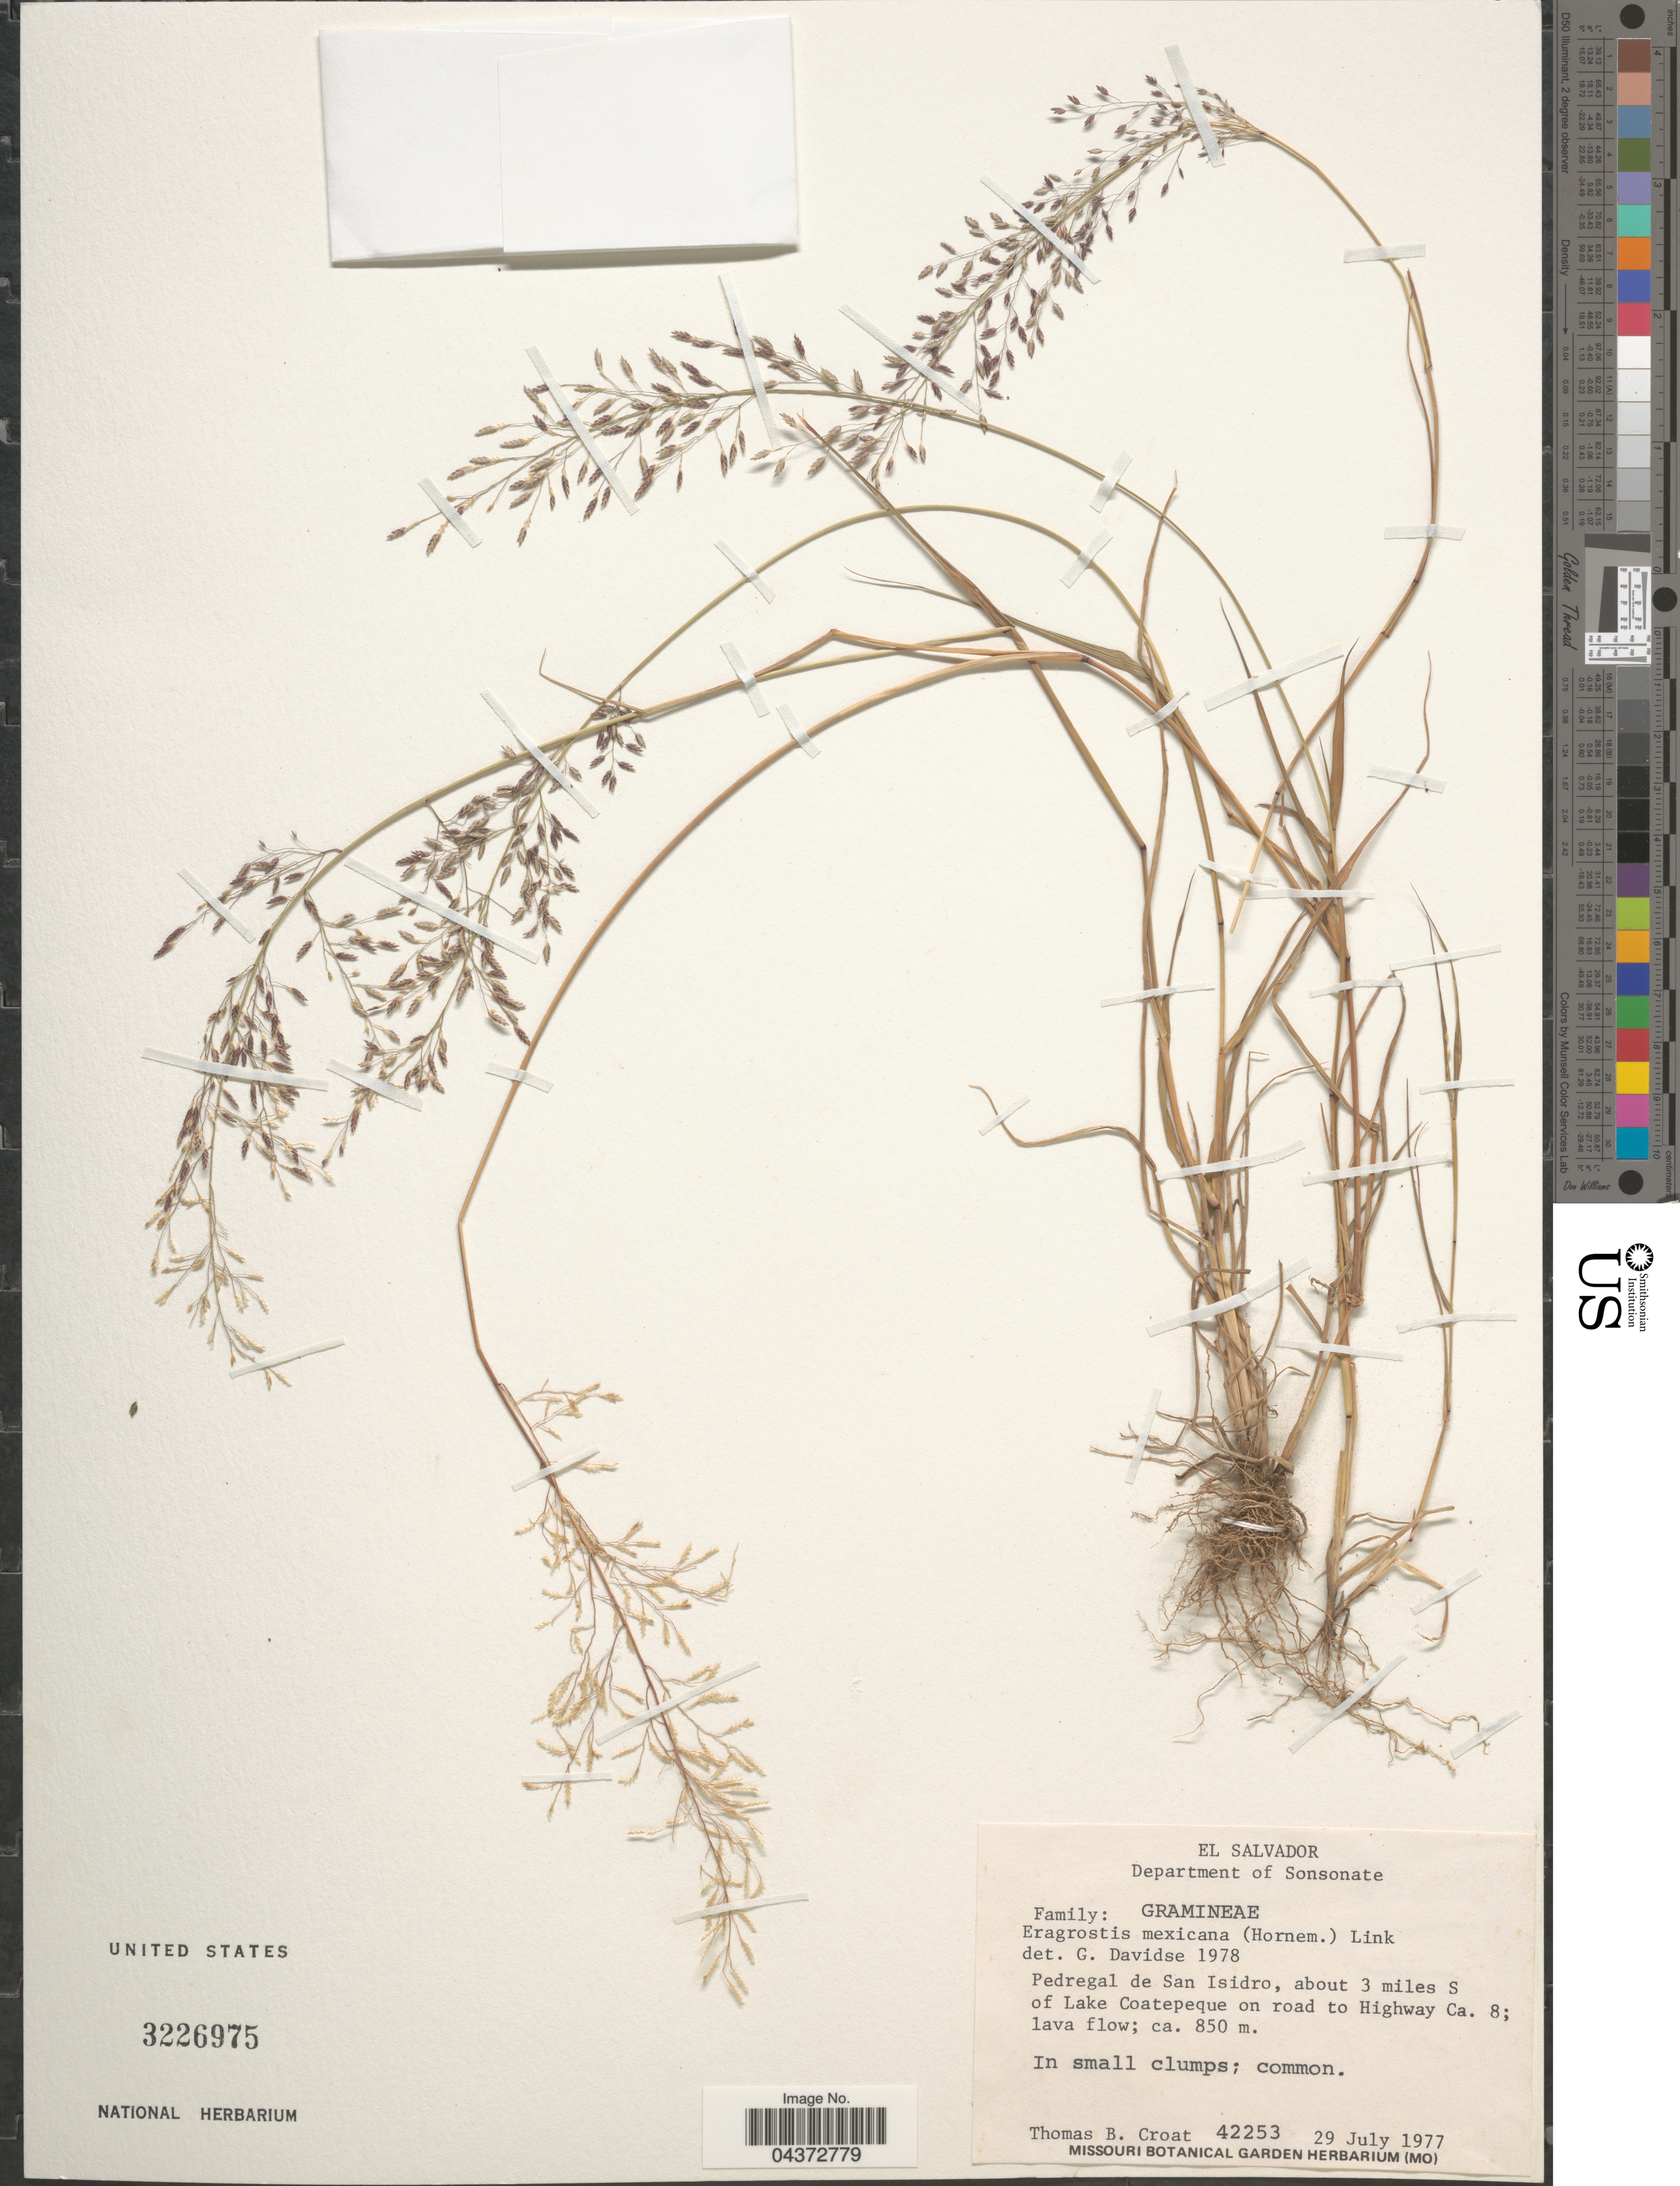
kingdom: Plantae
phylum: Tracheophyta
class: Liliopsida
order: Poales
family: Poaceae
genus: Eragrostis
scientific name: Eragrostis mexicana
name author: (Hornem.) Link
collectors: T. B. Croat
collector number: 42253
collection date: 1977-07-29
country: El Salvador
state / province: Sonsonate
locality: Department of Sonsonate. Pedregal de San Isidro, about 3 miles S of Lake Coatepeque on road to Highway Ca. 8; lava flow.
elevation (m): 850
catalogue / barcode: US 3226975